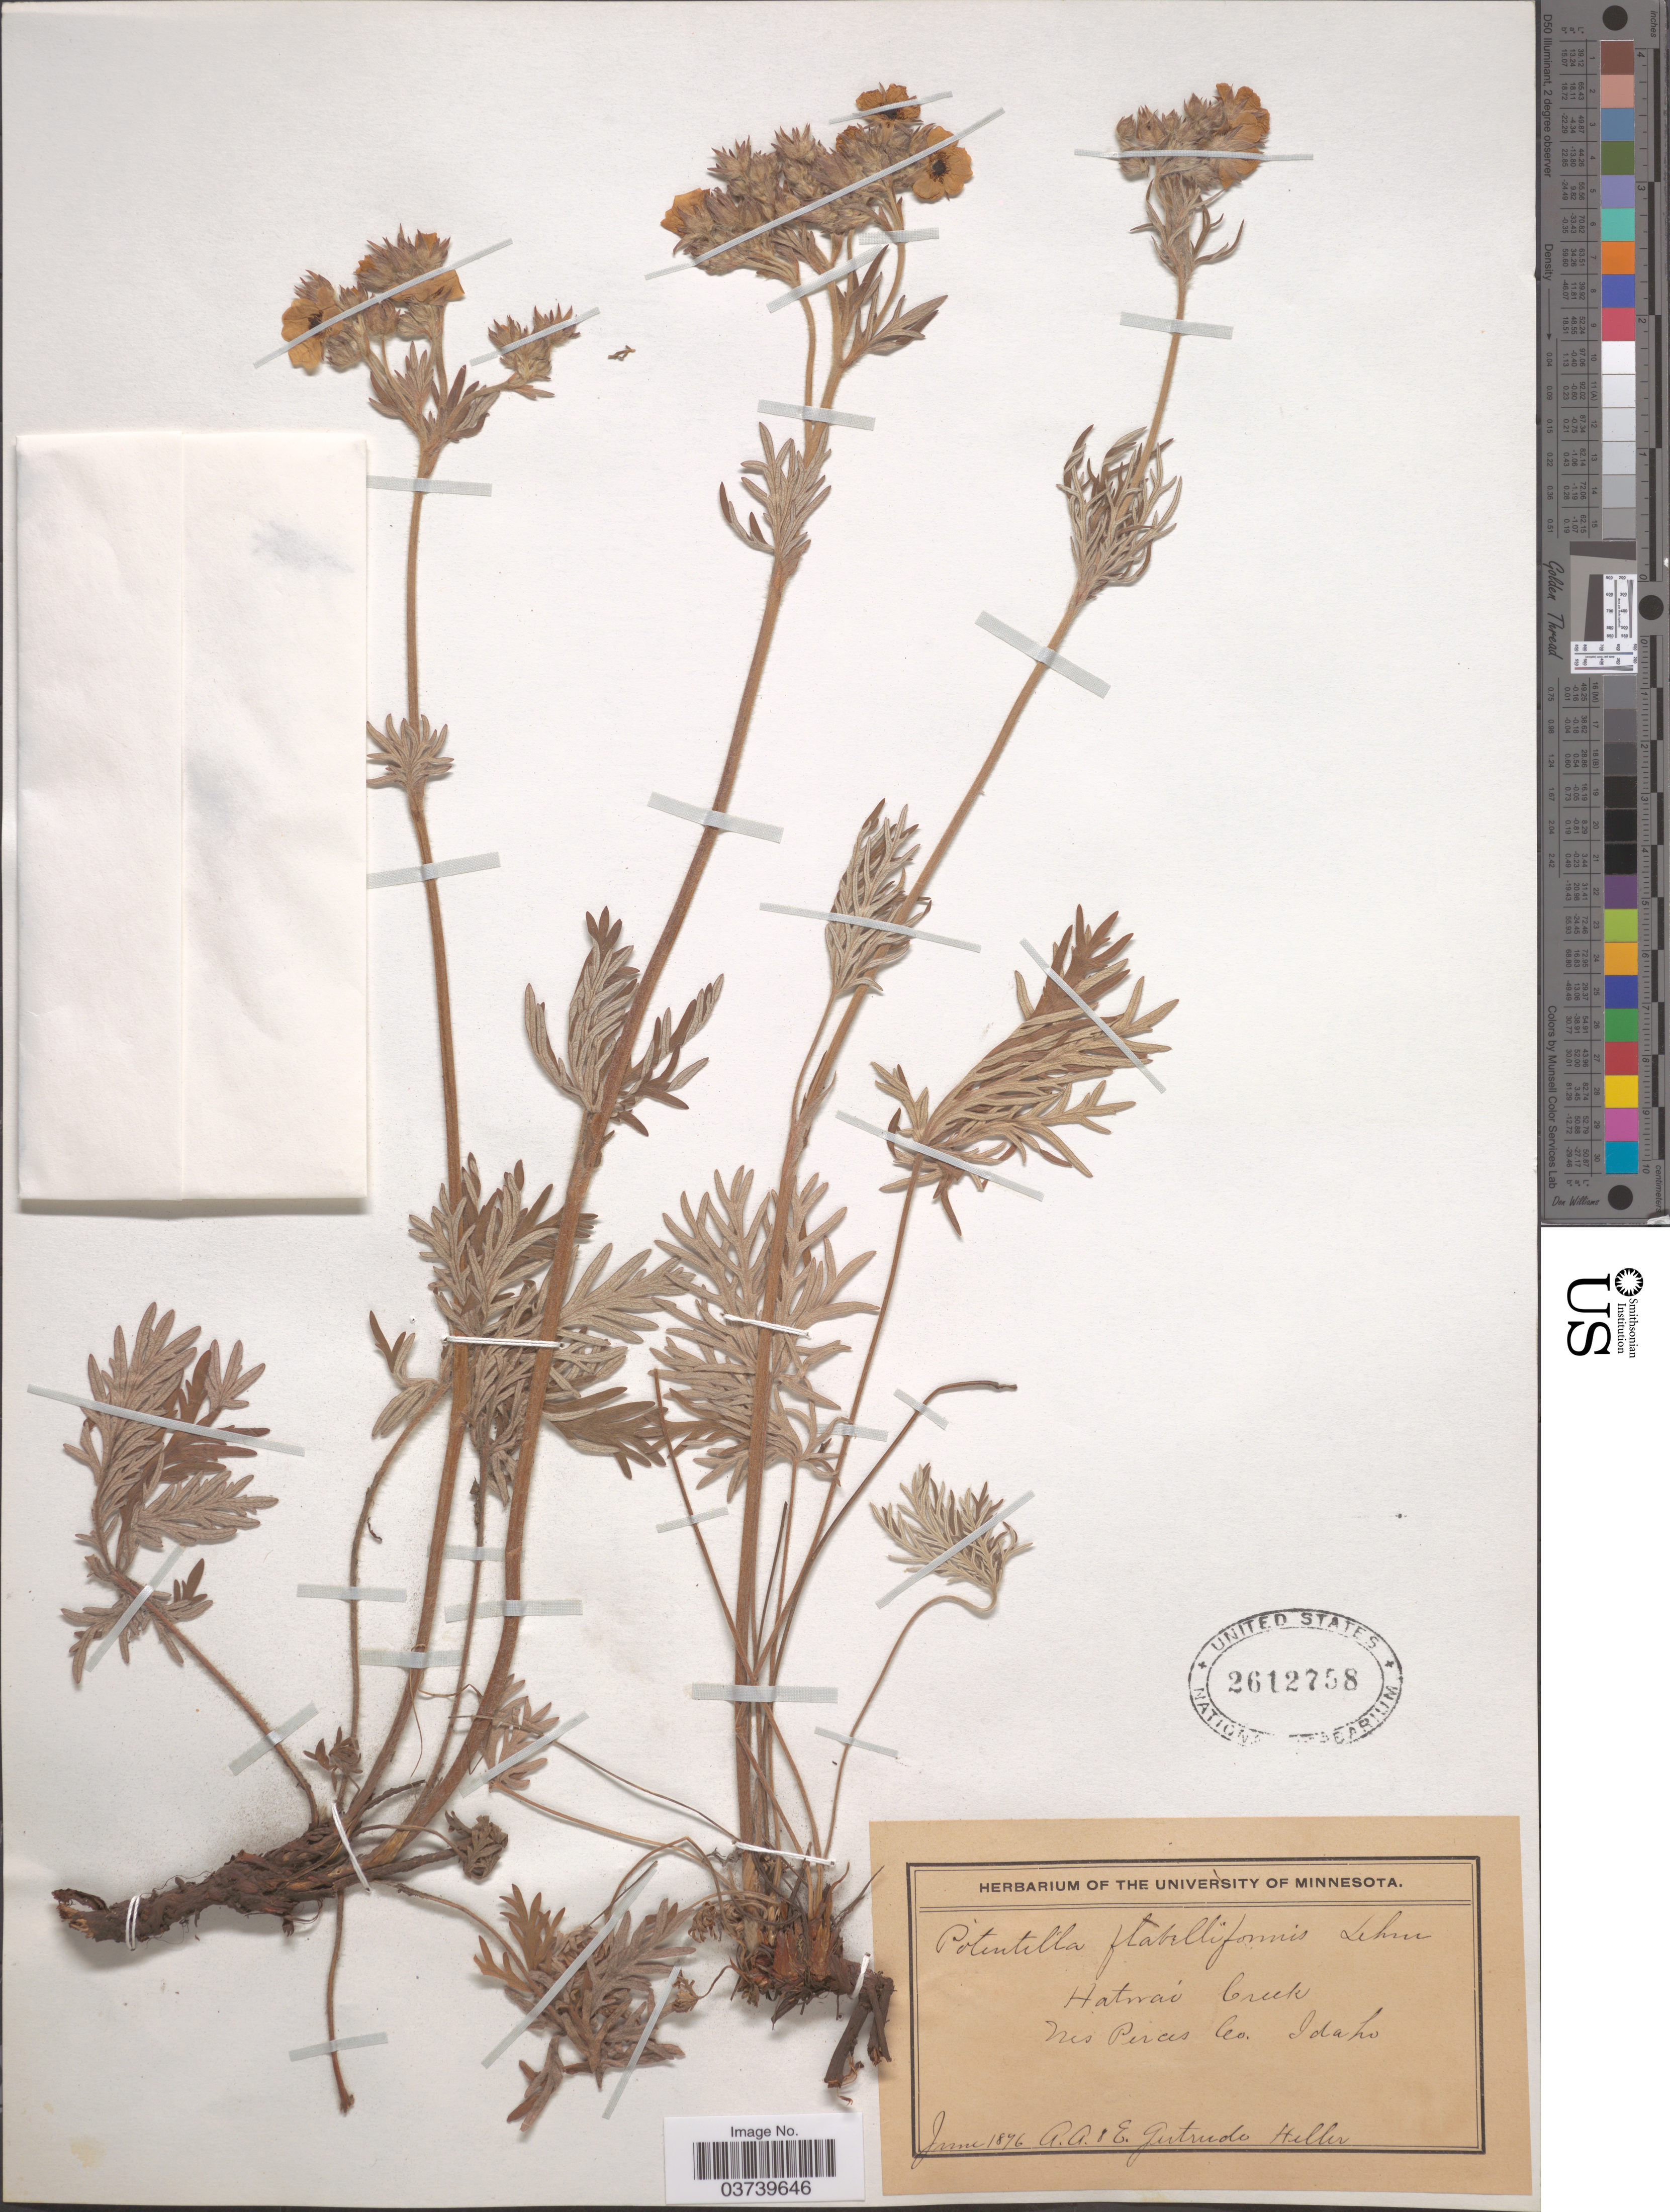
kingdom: Plantae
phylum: Tracheophyta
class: Magnoliopsida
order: Rosales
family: Rosaceae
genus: Potentilla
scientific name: Potentilla gracilis var. flabelliformis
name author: (Lehm.) Nutt.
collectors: A. A. Heller & E. Gertrude Heller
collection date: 1876-06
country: United States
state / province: Idaho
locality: Hatwai Creek. Nez Perces Co.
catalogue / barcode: US 2612758